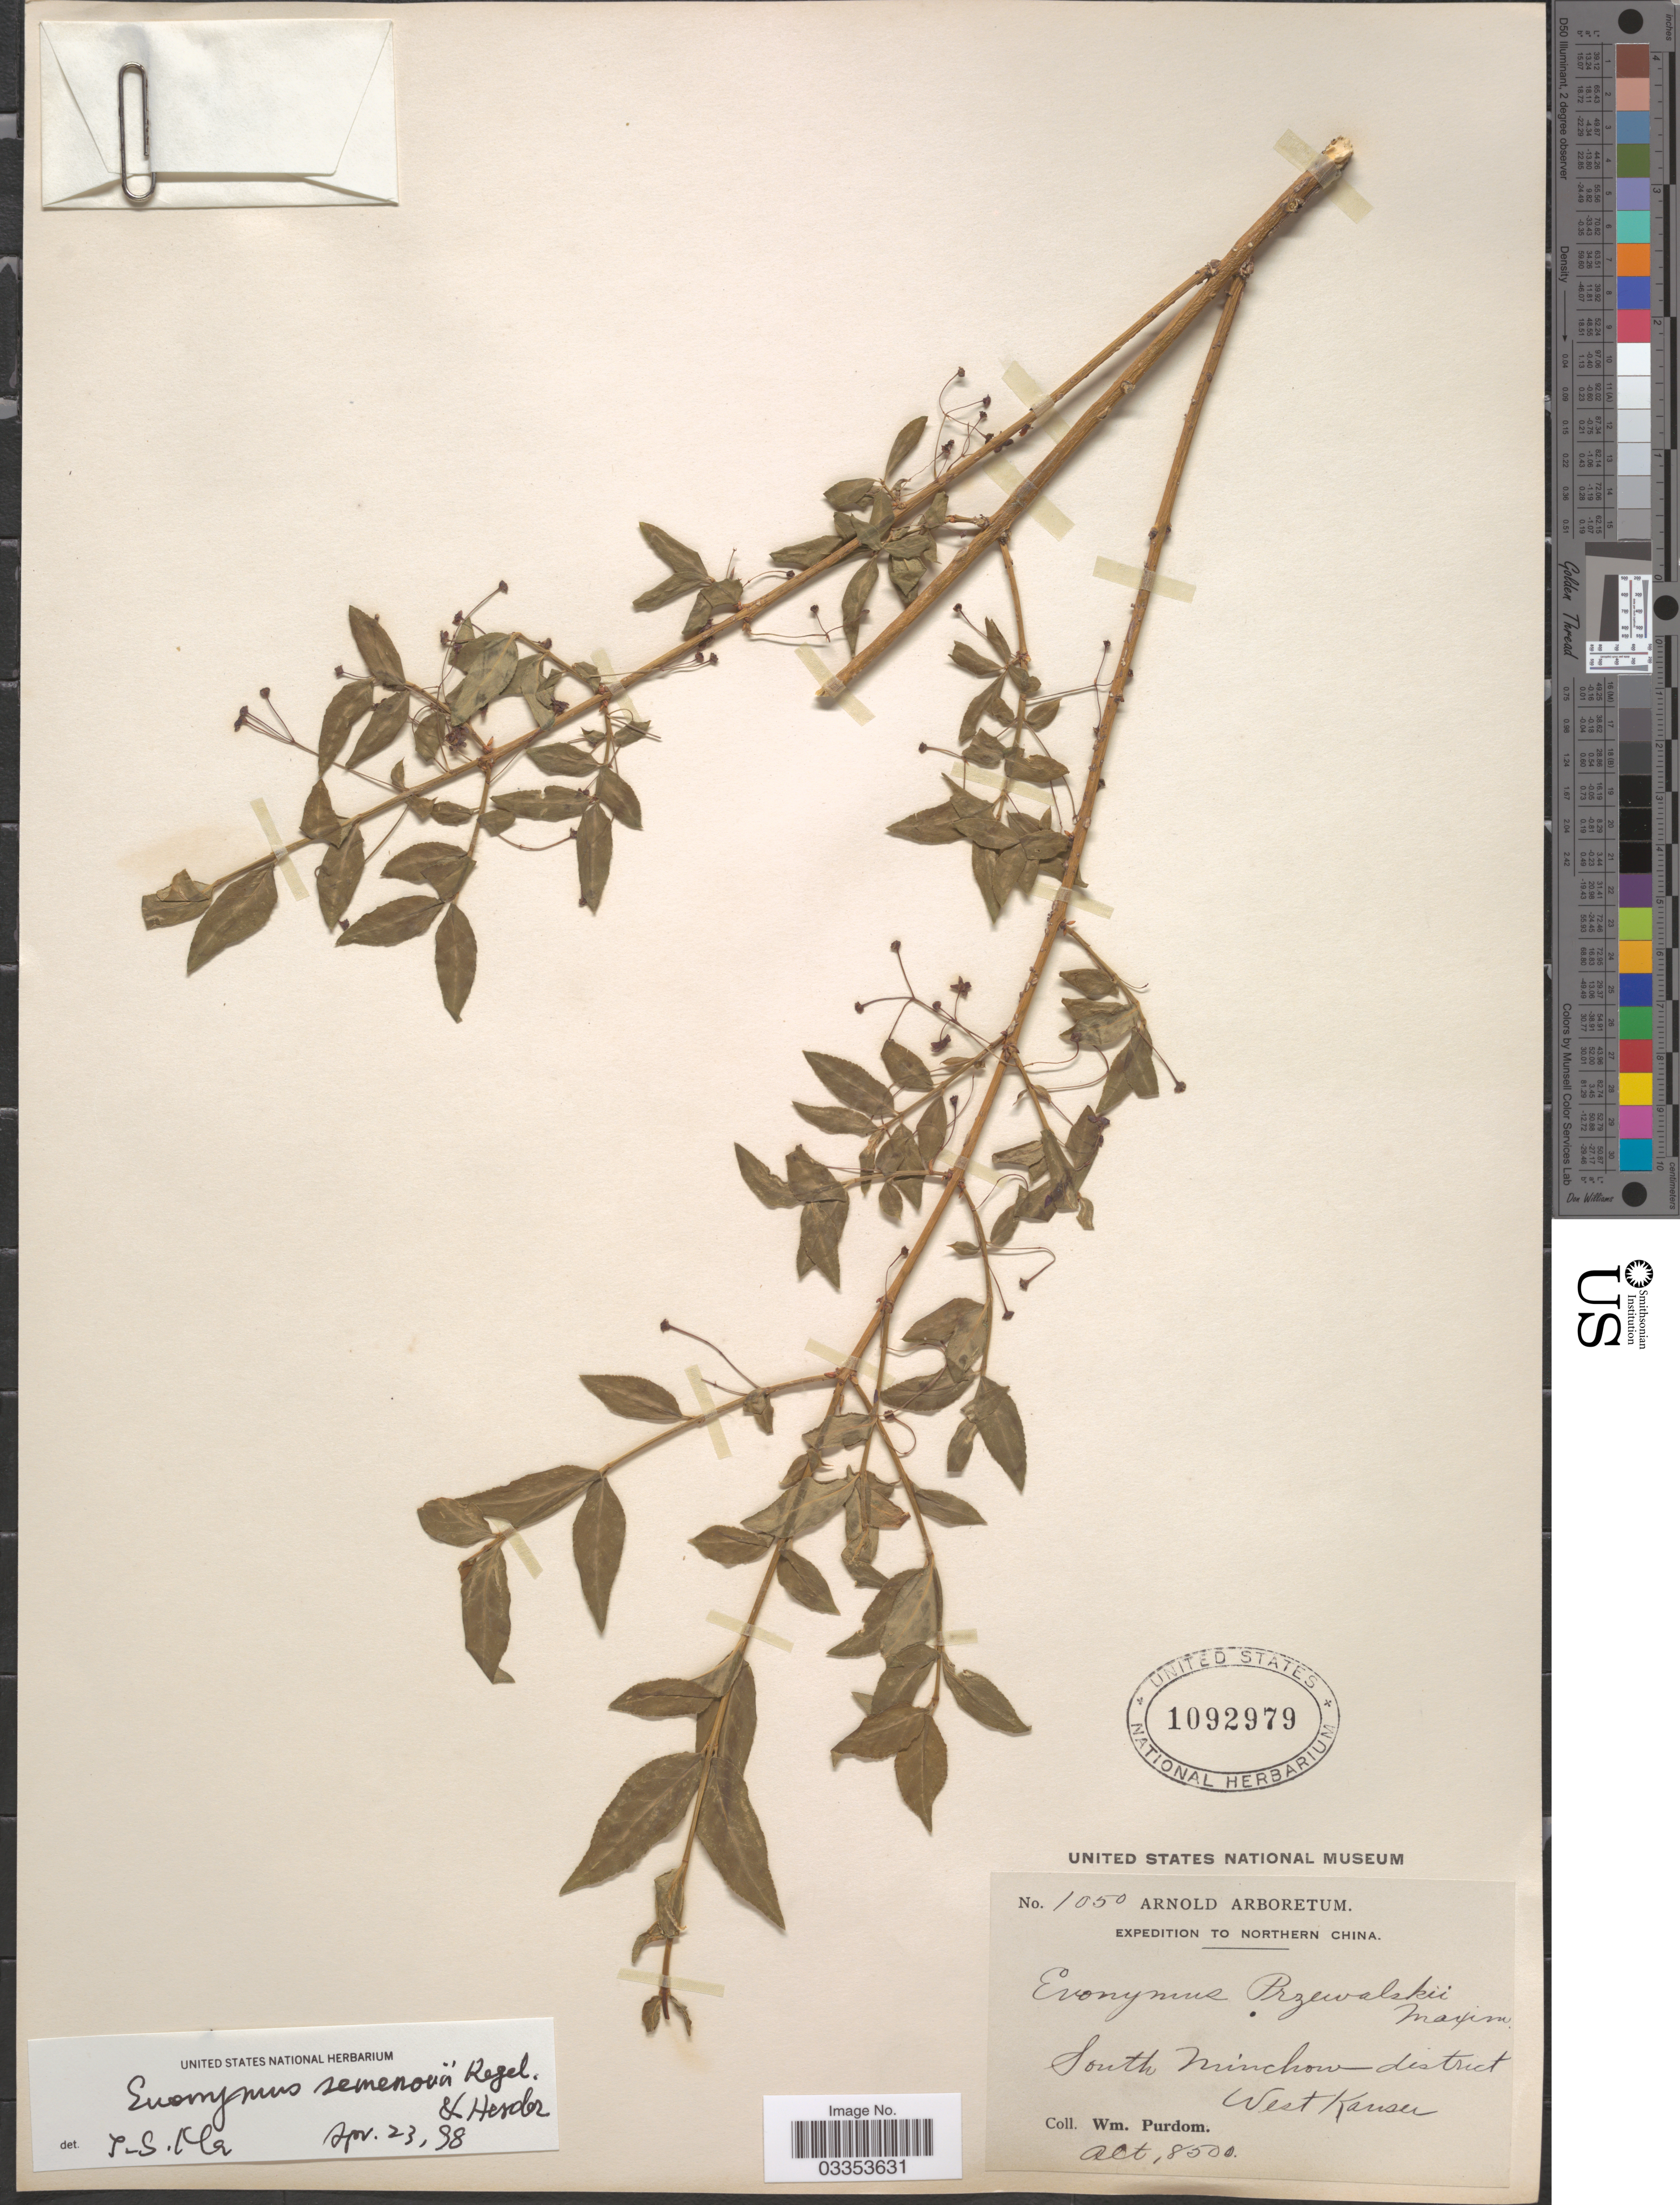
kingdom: Plantae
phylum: Tracheophyta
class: Magnoliopsida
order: Celastrales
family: Celastraceae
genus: Euonymus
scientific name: Euonymus semenovii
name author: Herder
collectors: W. Purdom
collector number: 1050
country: China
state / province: Gansu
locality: Northern China. South Minchow district West Kansu.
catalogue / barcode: US 1092979